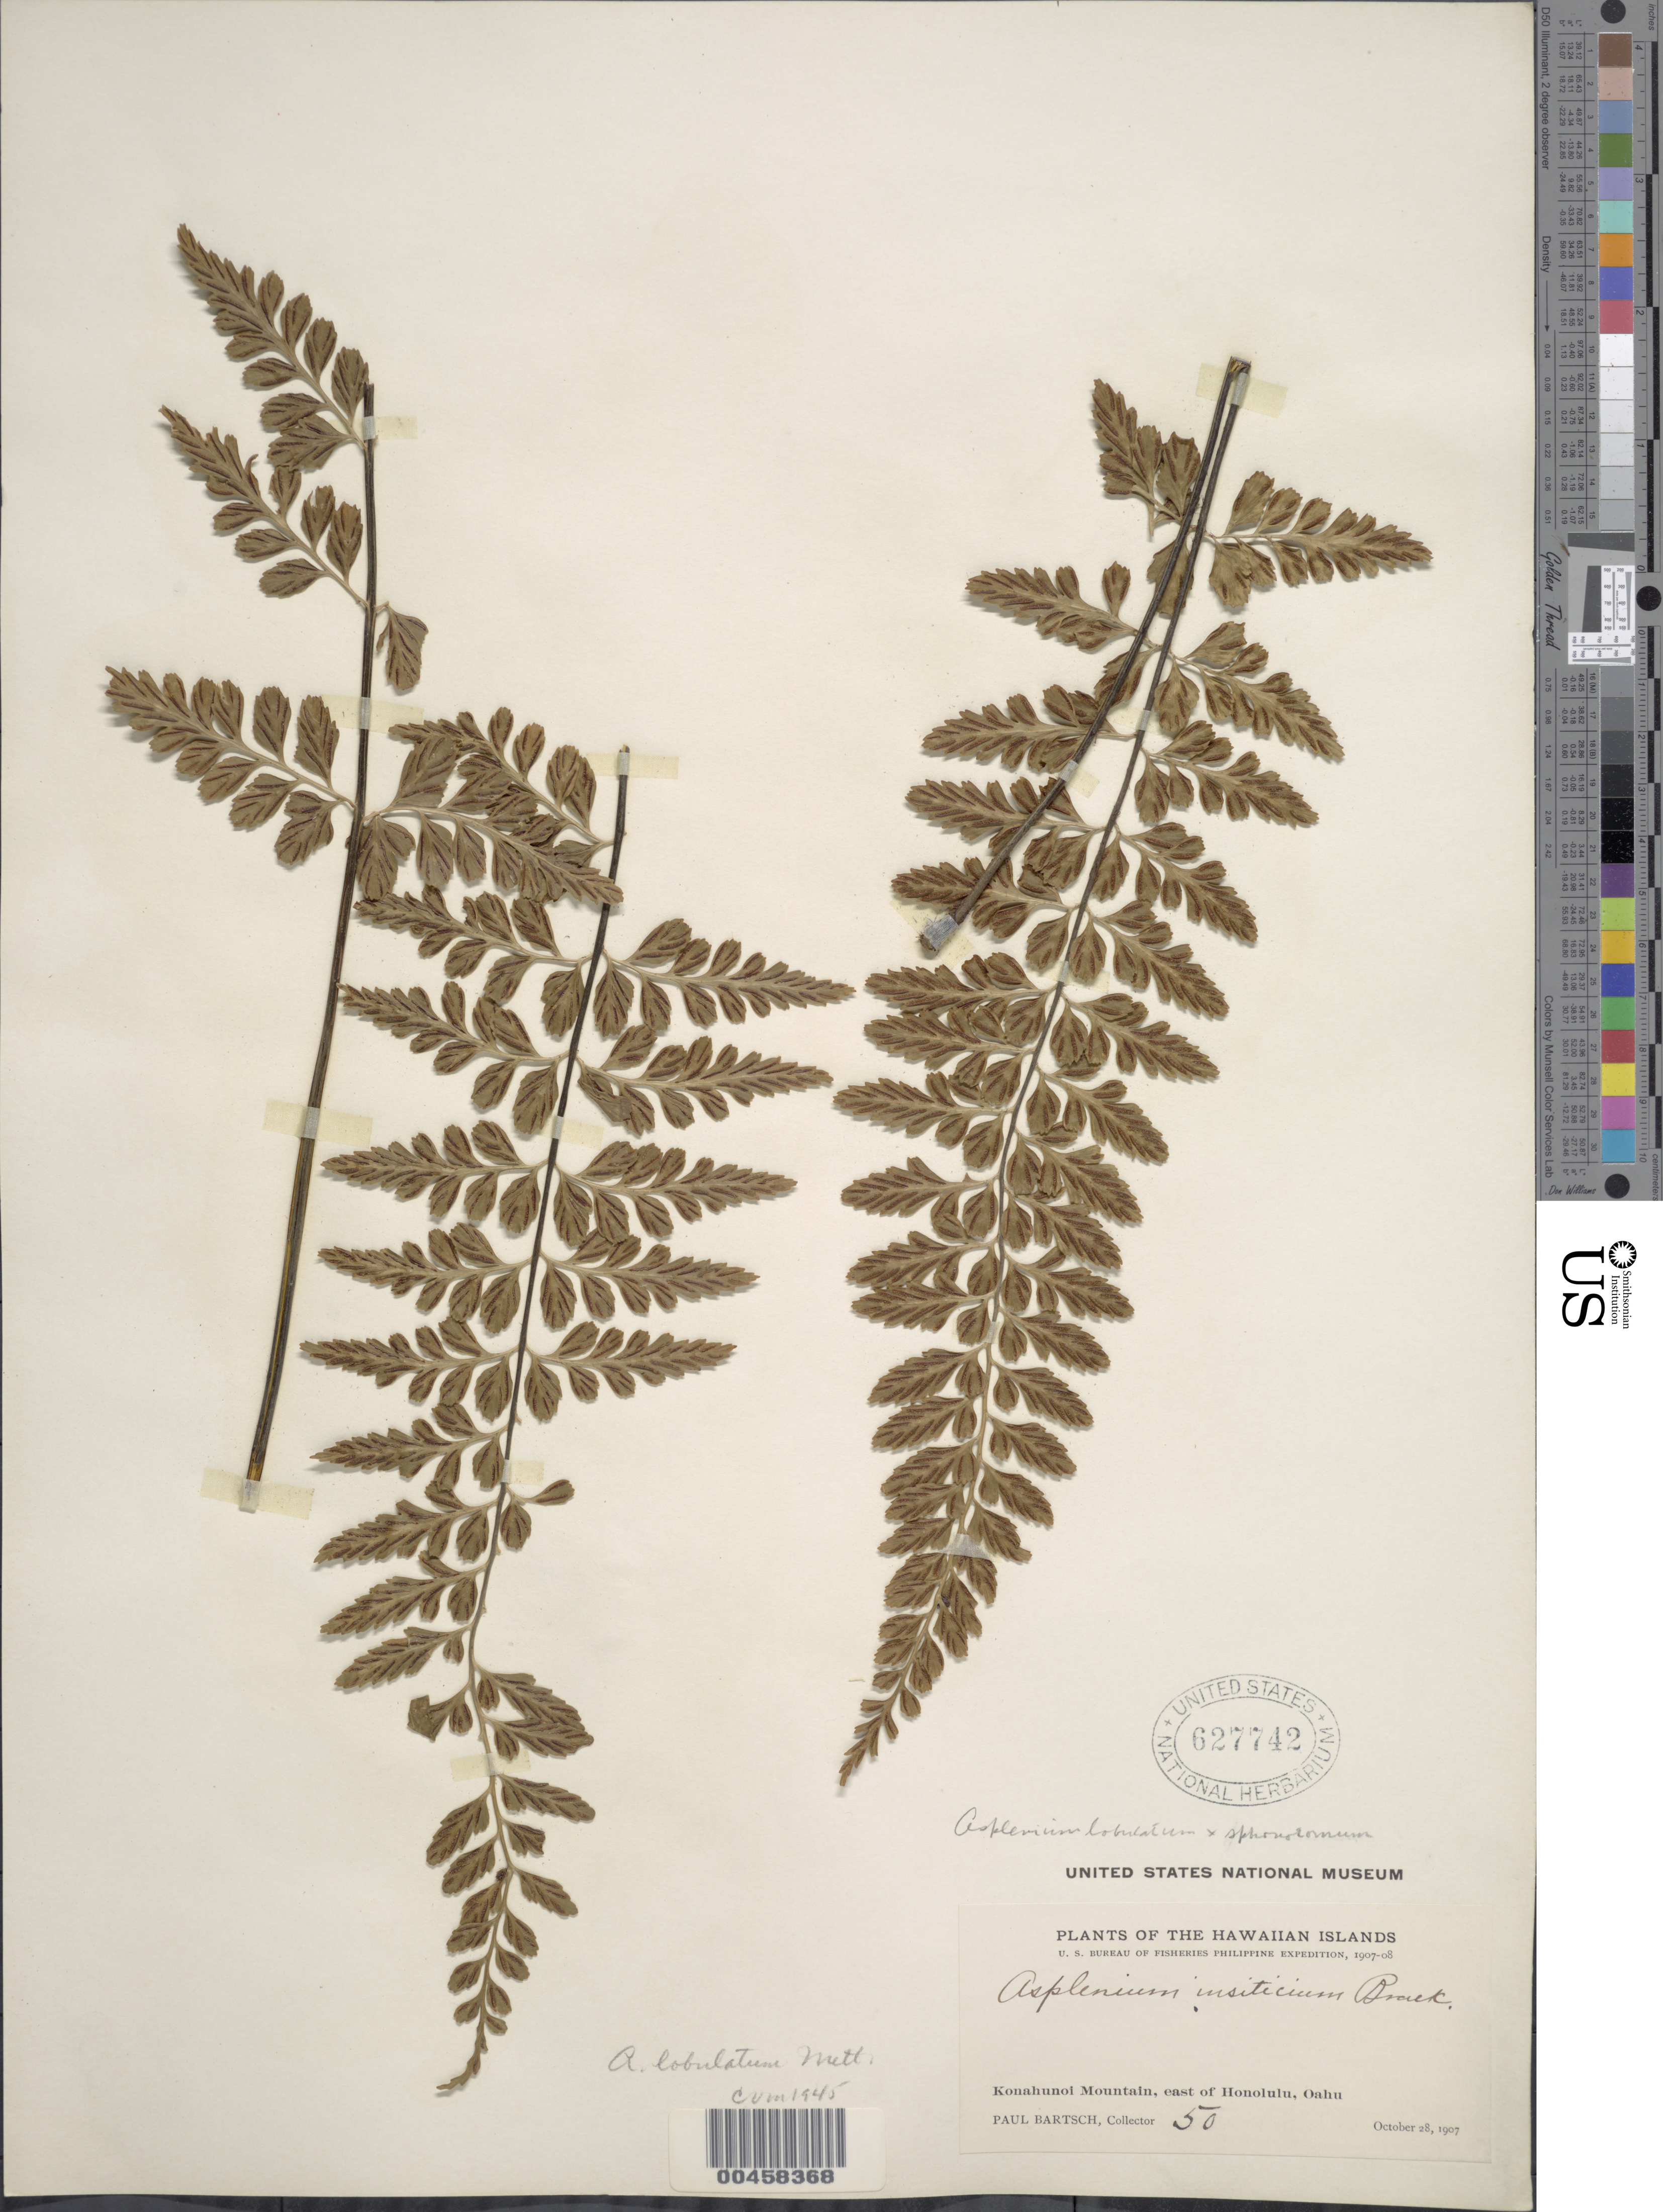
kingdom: Plantae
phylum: Tracheophyta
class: Polypodiopsida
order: Polypodiales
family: Aspleniaceae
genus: Asplenium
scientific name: Asplenium lobulatum x A. sphenotomum Hillebr.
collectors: P. Bartsch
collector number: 50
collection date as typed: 28 Oct 1907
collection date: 1907-10-28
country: United States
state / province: Hawaii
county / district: Honolulu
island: Oahu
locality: Konahunoi Mountain, east of Honolulu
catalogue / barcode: US 627742